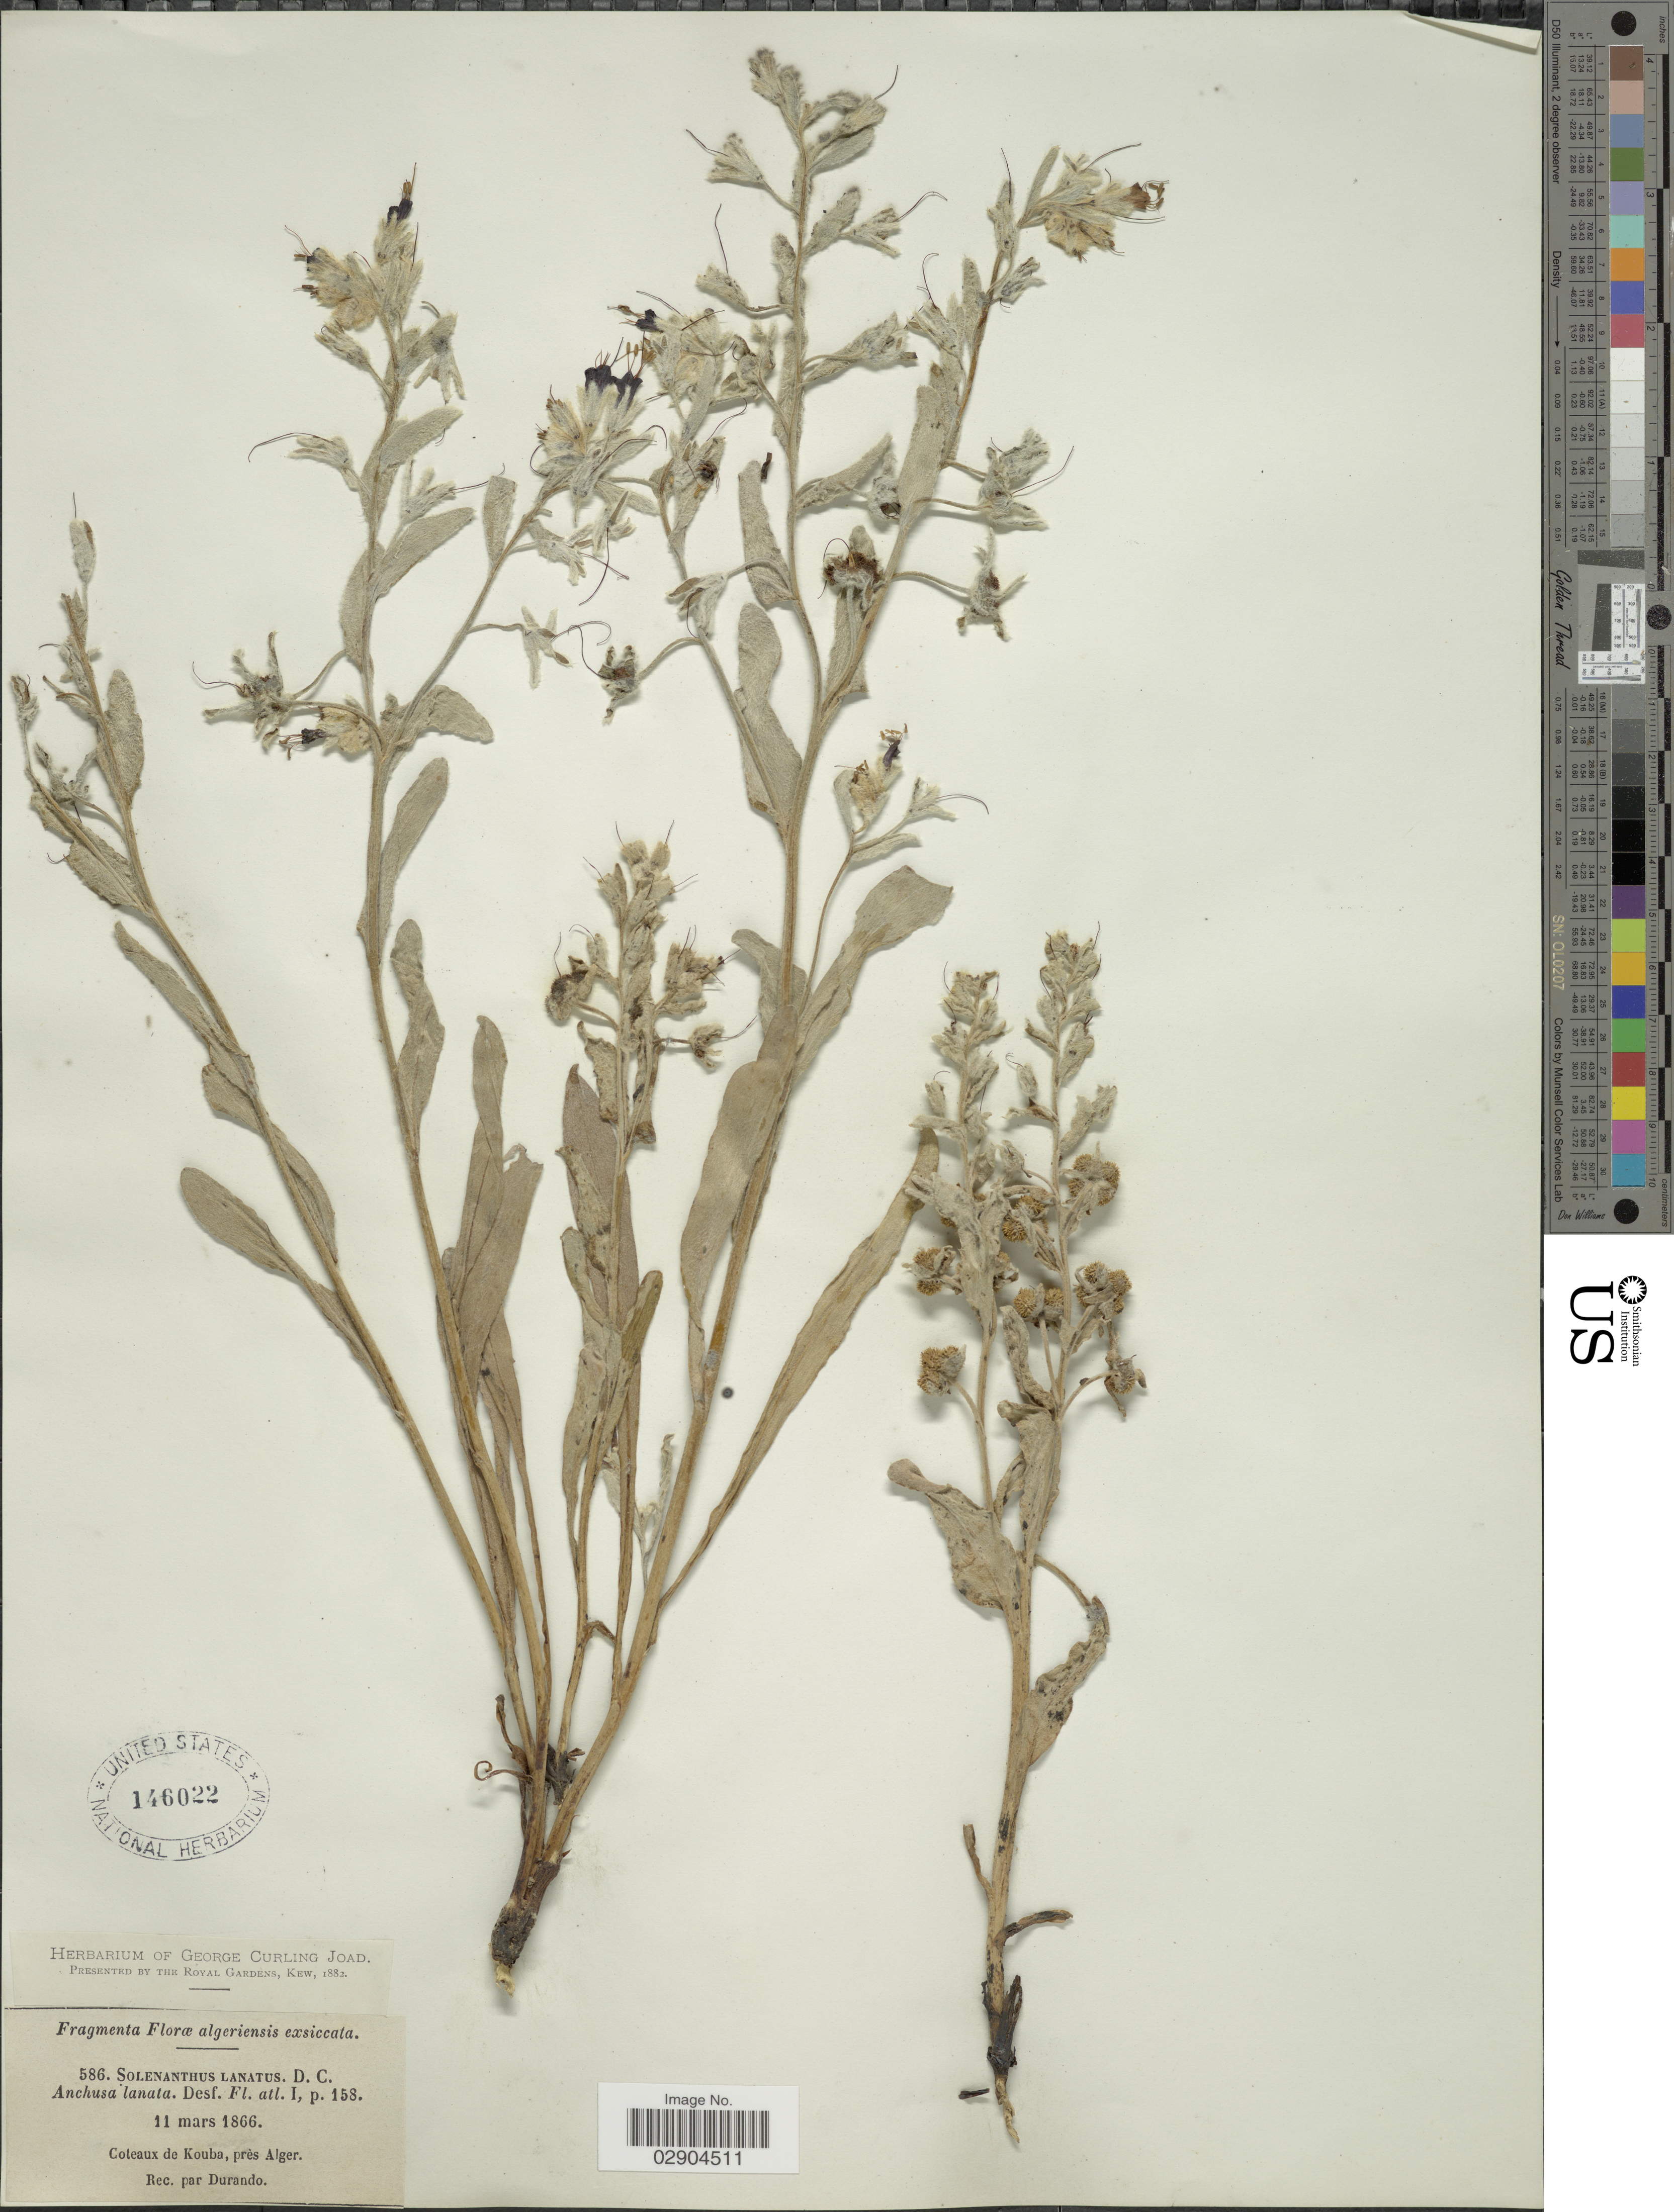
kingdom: Plantae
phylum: Tracheophyta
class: Magnoliopsida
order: Boraginales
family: Boraginaceae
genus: Solenanthus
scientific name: Solenanthus lanatus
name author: DC.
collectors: Durando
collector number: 586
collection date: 1866-03-11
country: Algeria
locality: Coteaux de Kouba, près Alger.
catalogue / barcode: US 146022